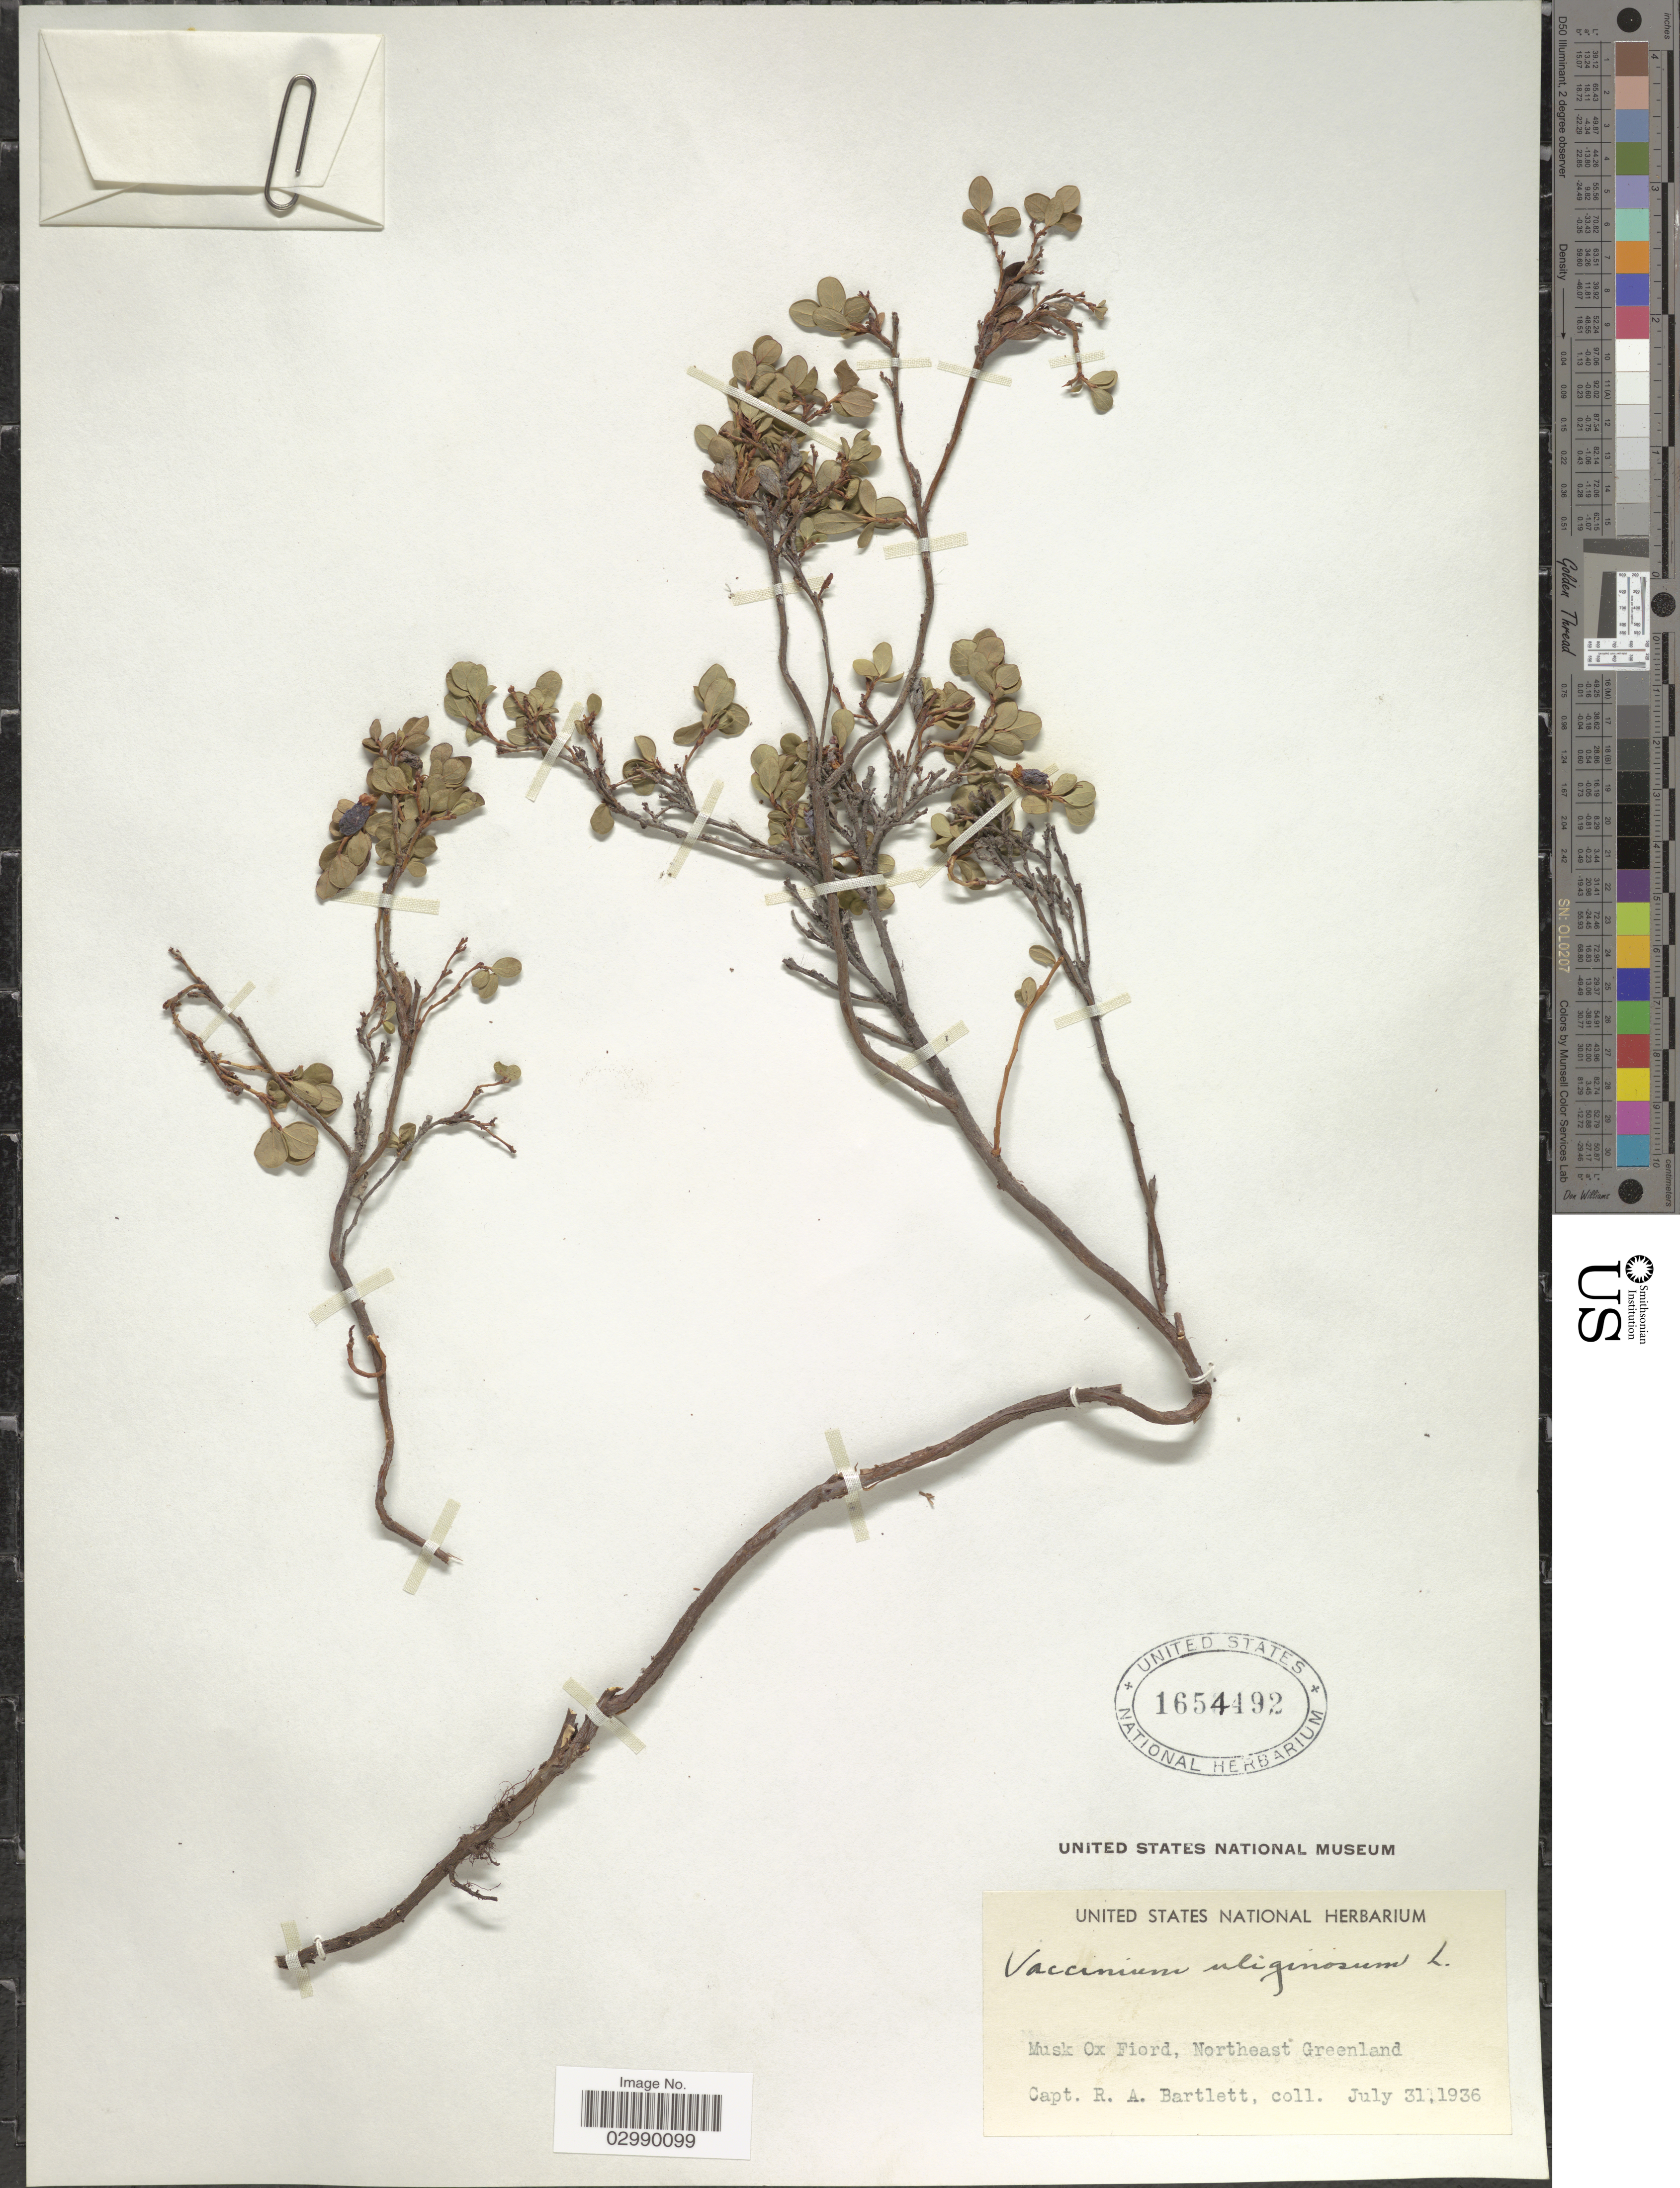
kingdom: Plantae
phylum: Tracheophyta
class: Magnoliopsida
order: Ericales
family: Ericaceae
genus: Vaccinium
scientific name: Vaccinium uliginosum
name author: L.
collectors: R. A. Bartlett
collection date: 1936-07-31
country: Greenland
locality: Musk Ox Fiord, Northeast Greenland.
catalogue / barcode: US 1654492